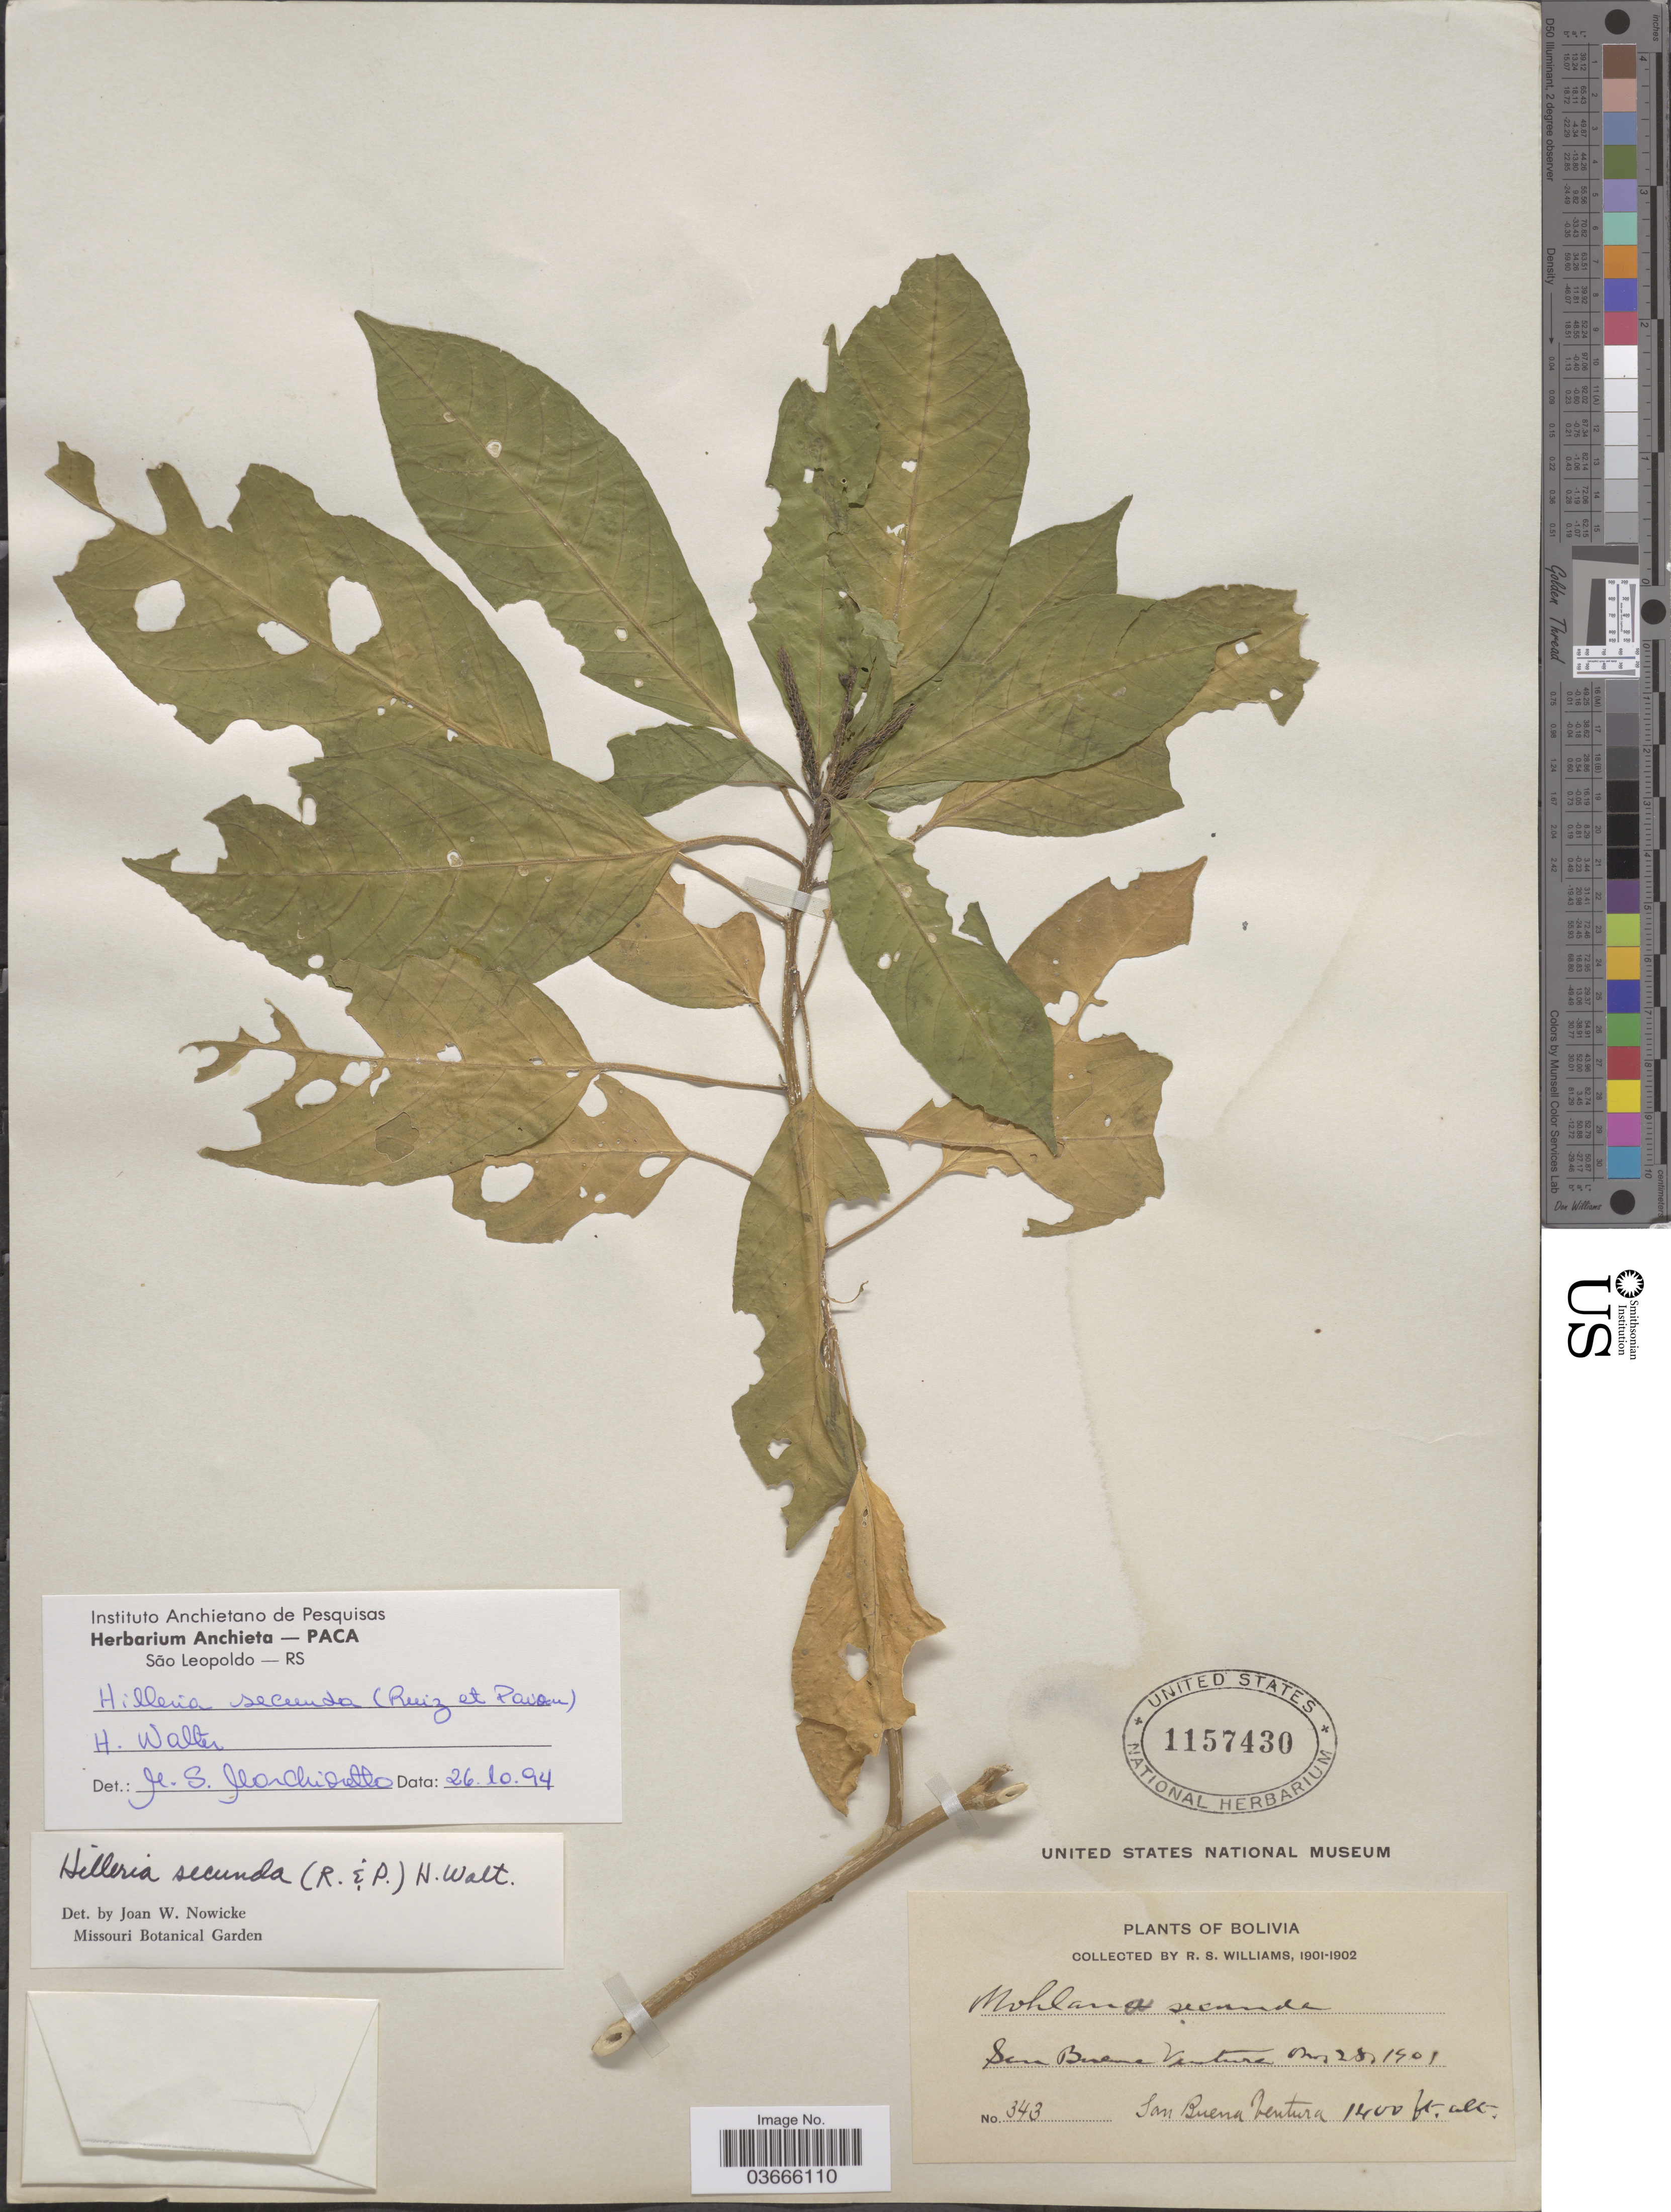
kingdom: Plantae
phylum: Tracheophyta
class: Magnoliopsida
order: Caryophyllales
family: Phytolaccaceae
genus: Hilleria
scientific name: Hilleria secunda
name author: (Ruiz & Pav.) H. Walter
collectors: R. S. Williams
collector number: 343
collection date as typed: Nov. 28, 1901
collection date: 1901-11-28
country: Bolivia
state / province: La Paz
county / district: Iturralde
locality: San Buena Ventura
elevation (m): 427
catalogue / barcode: US 1157430